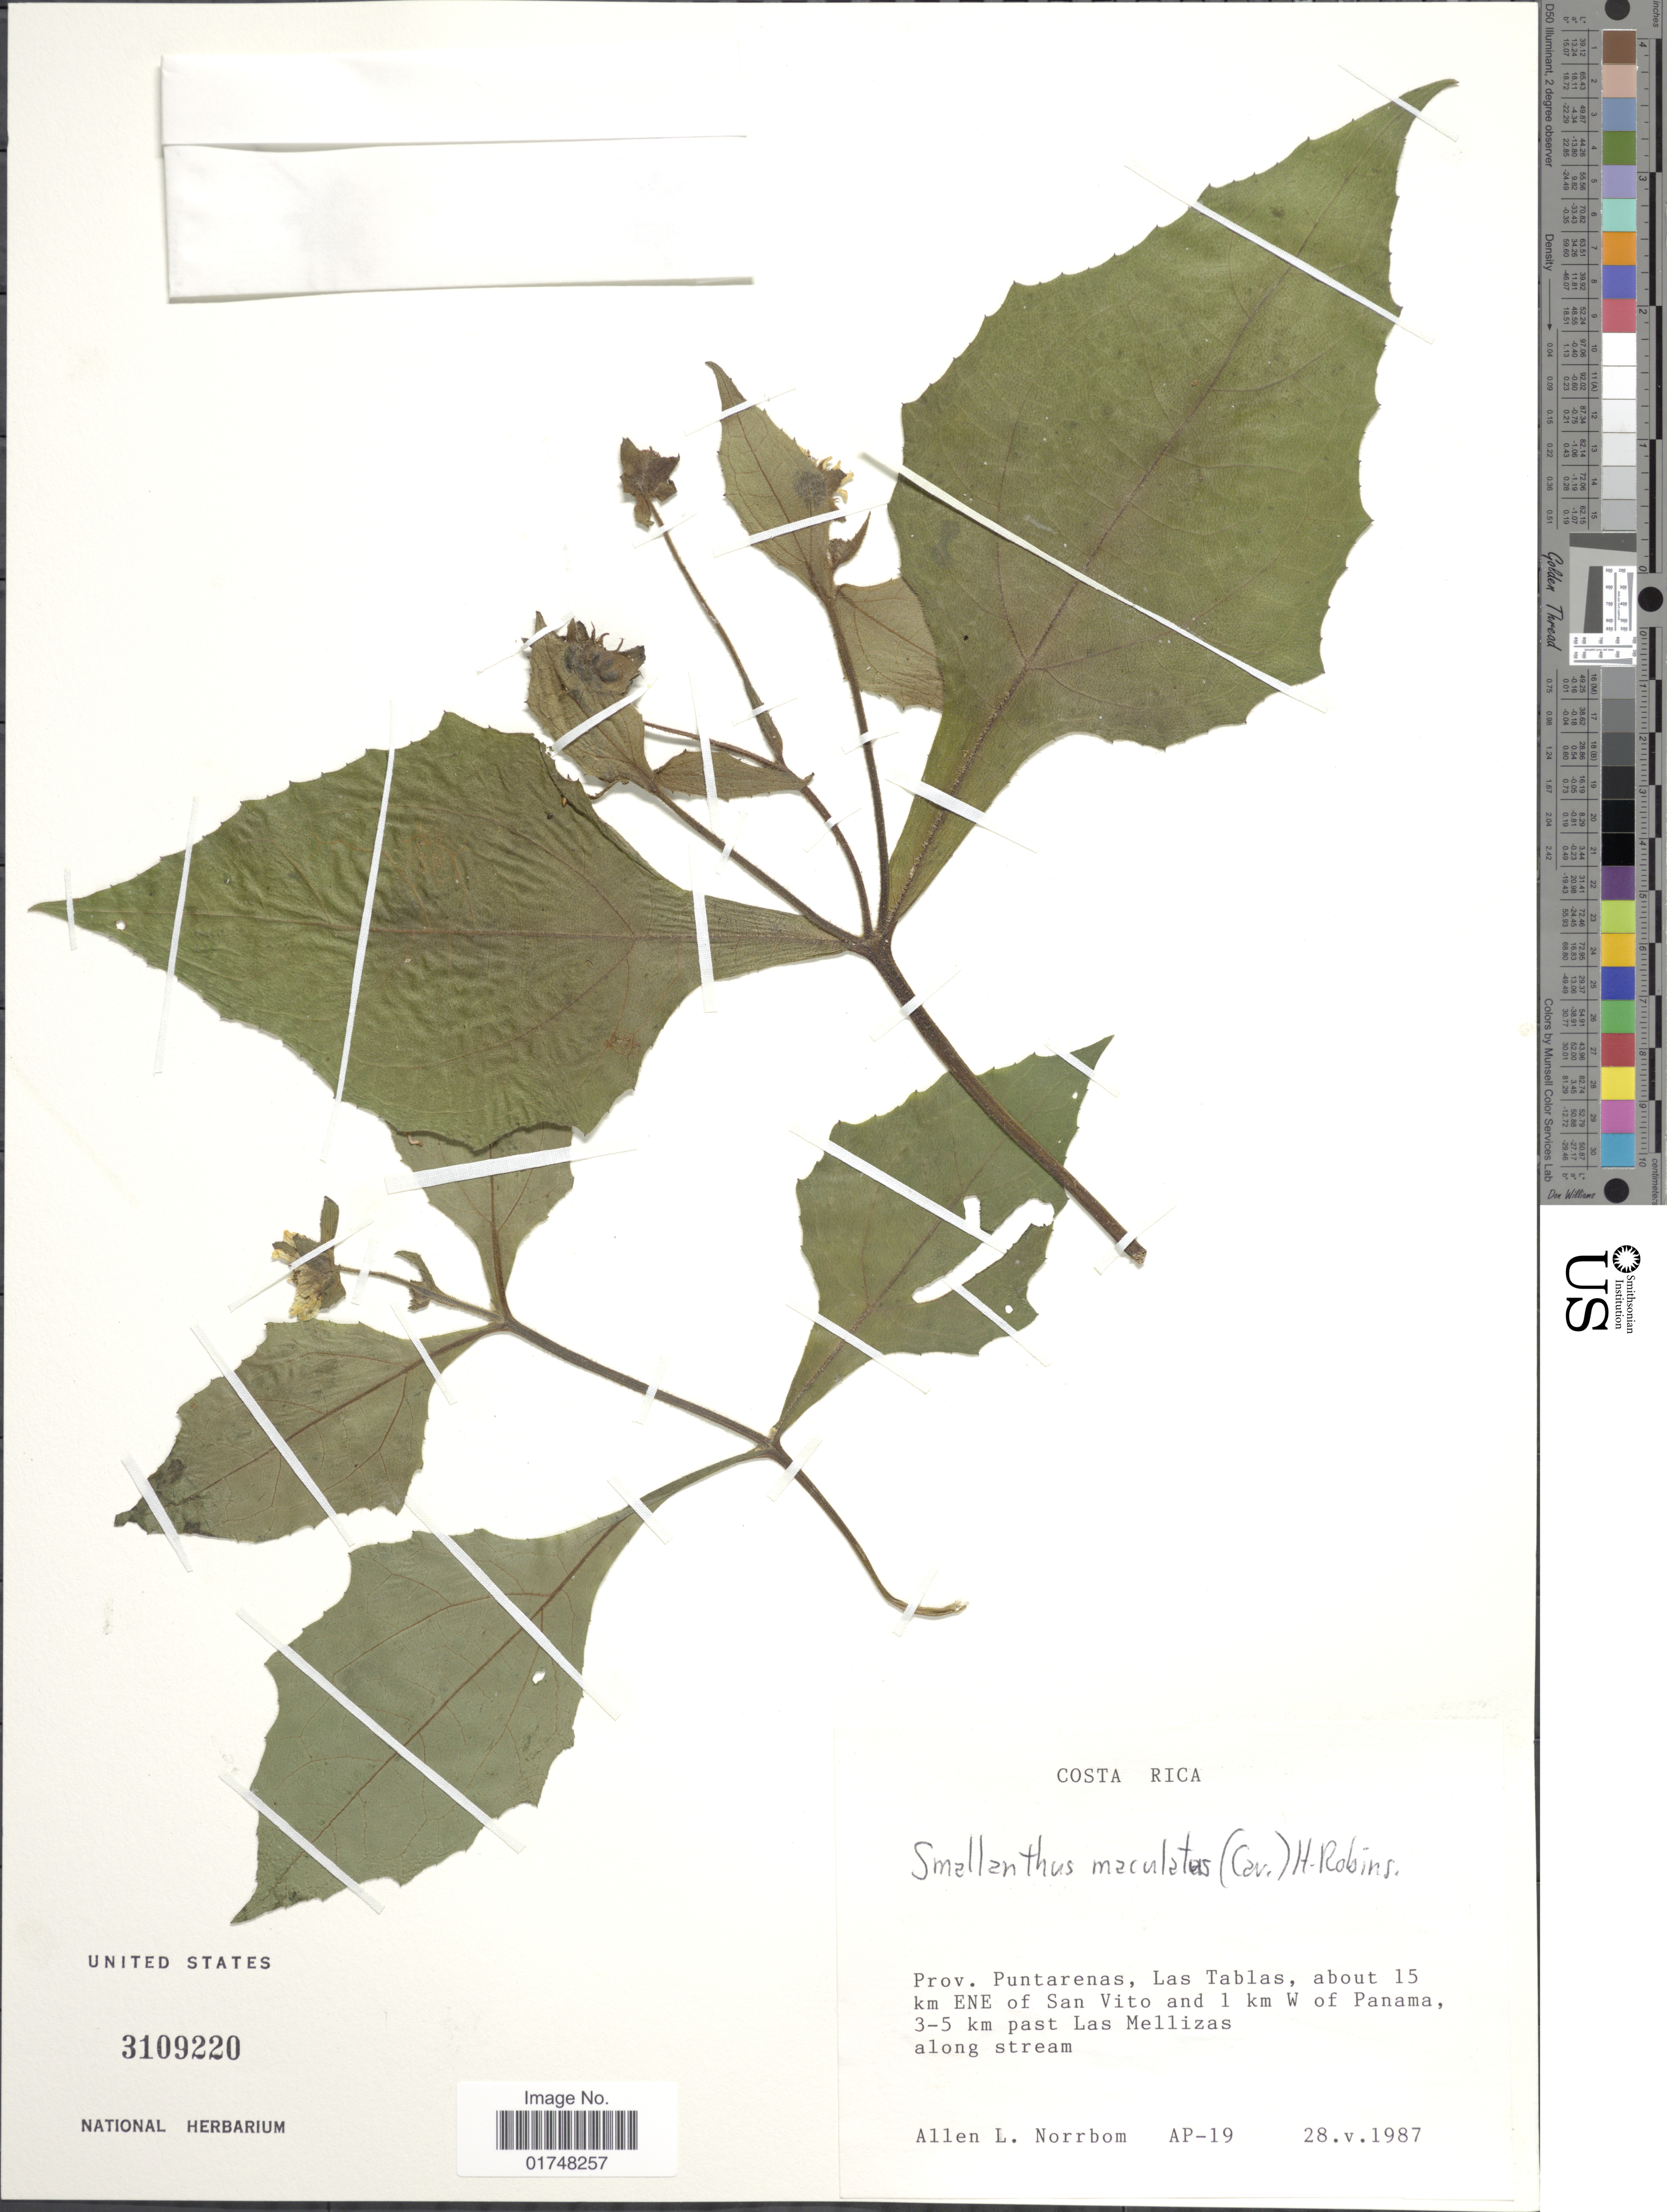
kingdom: Plantae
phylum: Tracheophyta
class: Magnoliopsida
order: Asterales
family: Asteraceae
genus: Smallanthus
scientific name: Smallanthus maculatus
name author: (Cav.) H. Rob.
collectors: A. L. Norrbom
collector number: AP-19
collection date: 1987-05-28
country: Costa Rica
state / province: Puntarenas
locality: Las Tablas, about 15 km ENE of San Vito and 1 km W of Panama 3-5 km past Las Mellizas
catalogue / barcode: US 3109220